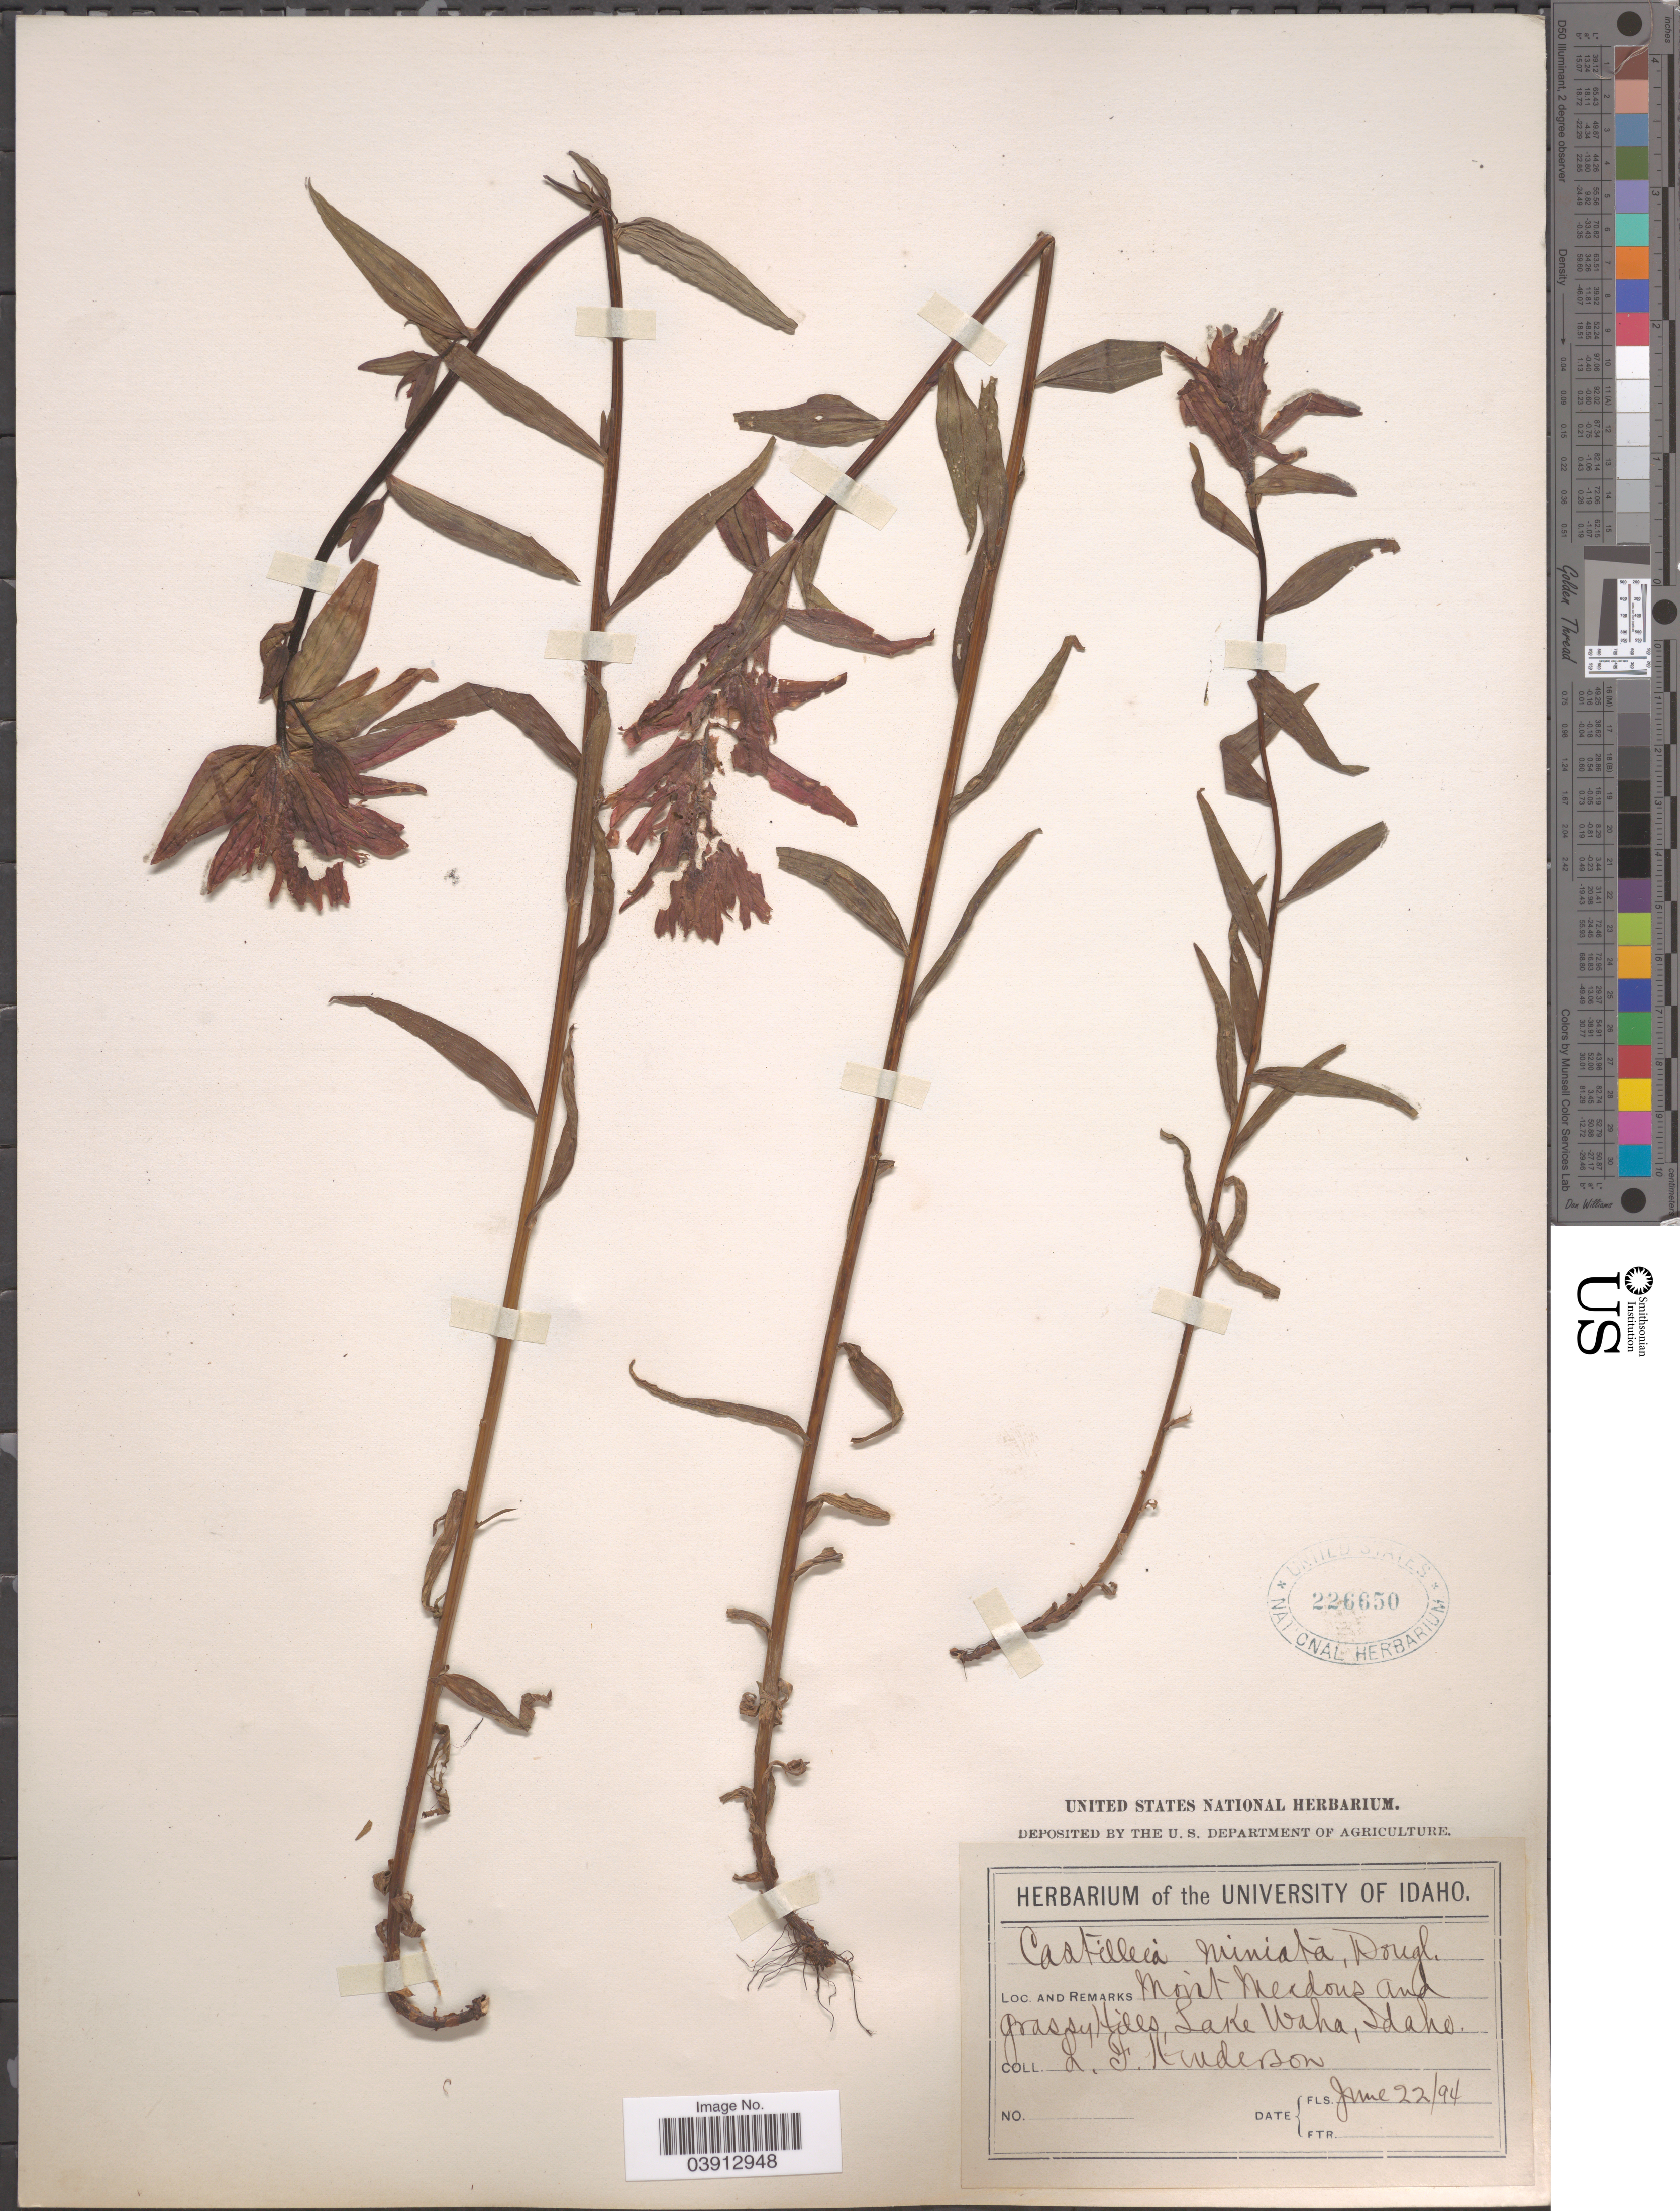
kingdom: Plantae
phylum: Tracheophyta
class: Magnoliopsida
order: Lamiales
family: Orobanchaceae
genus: Castilleja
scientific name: Castilleja miniata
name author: Douglas ex Hook.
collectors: L. Henderson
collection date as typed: Transcribed d/m/y: 22/6/94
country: United States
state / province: Idaho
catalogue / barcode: US 226650